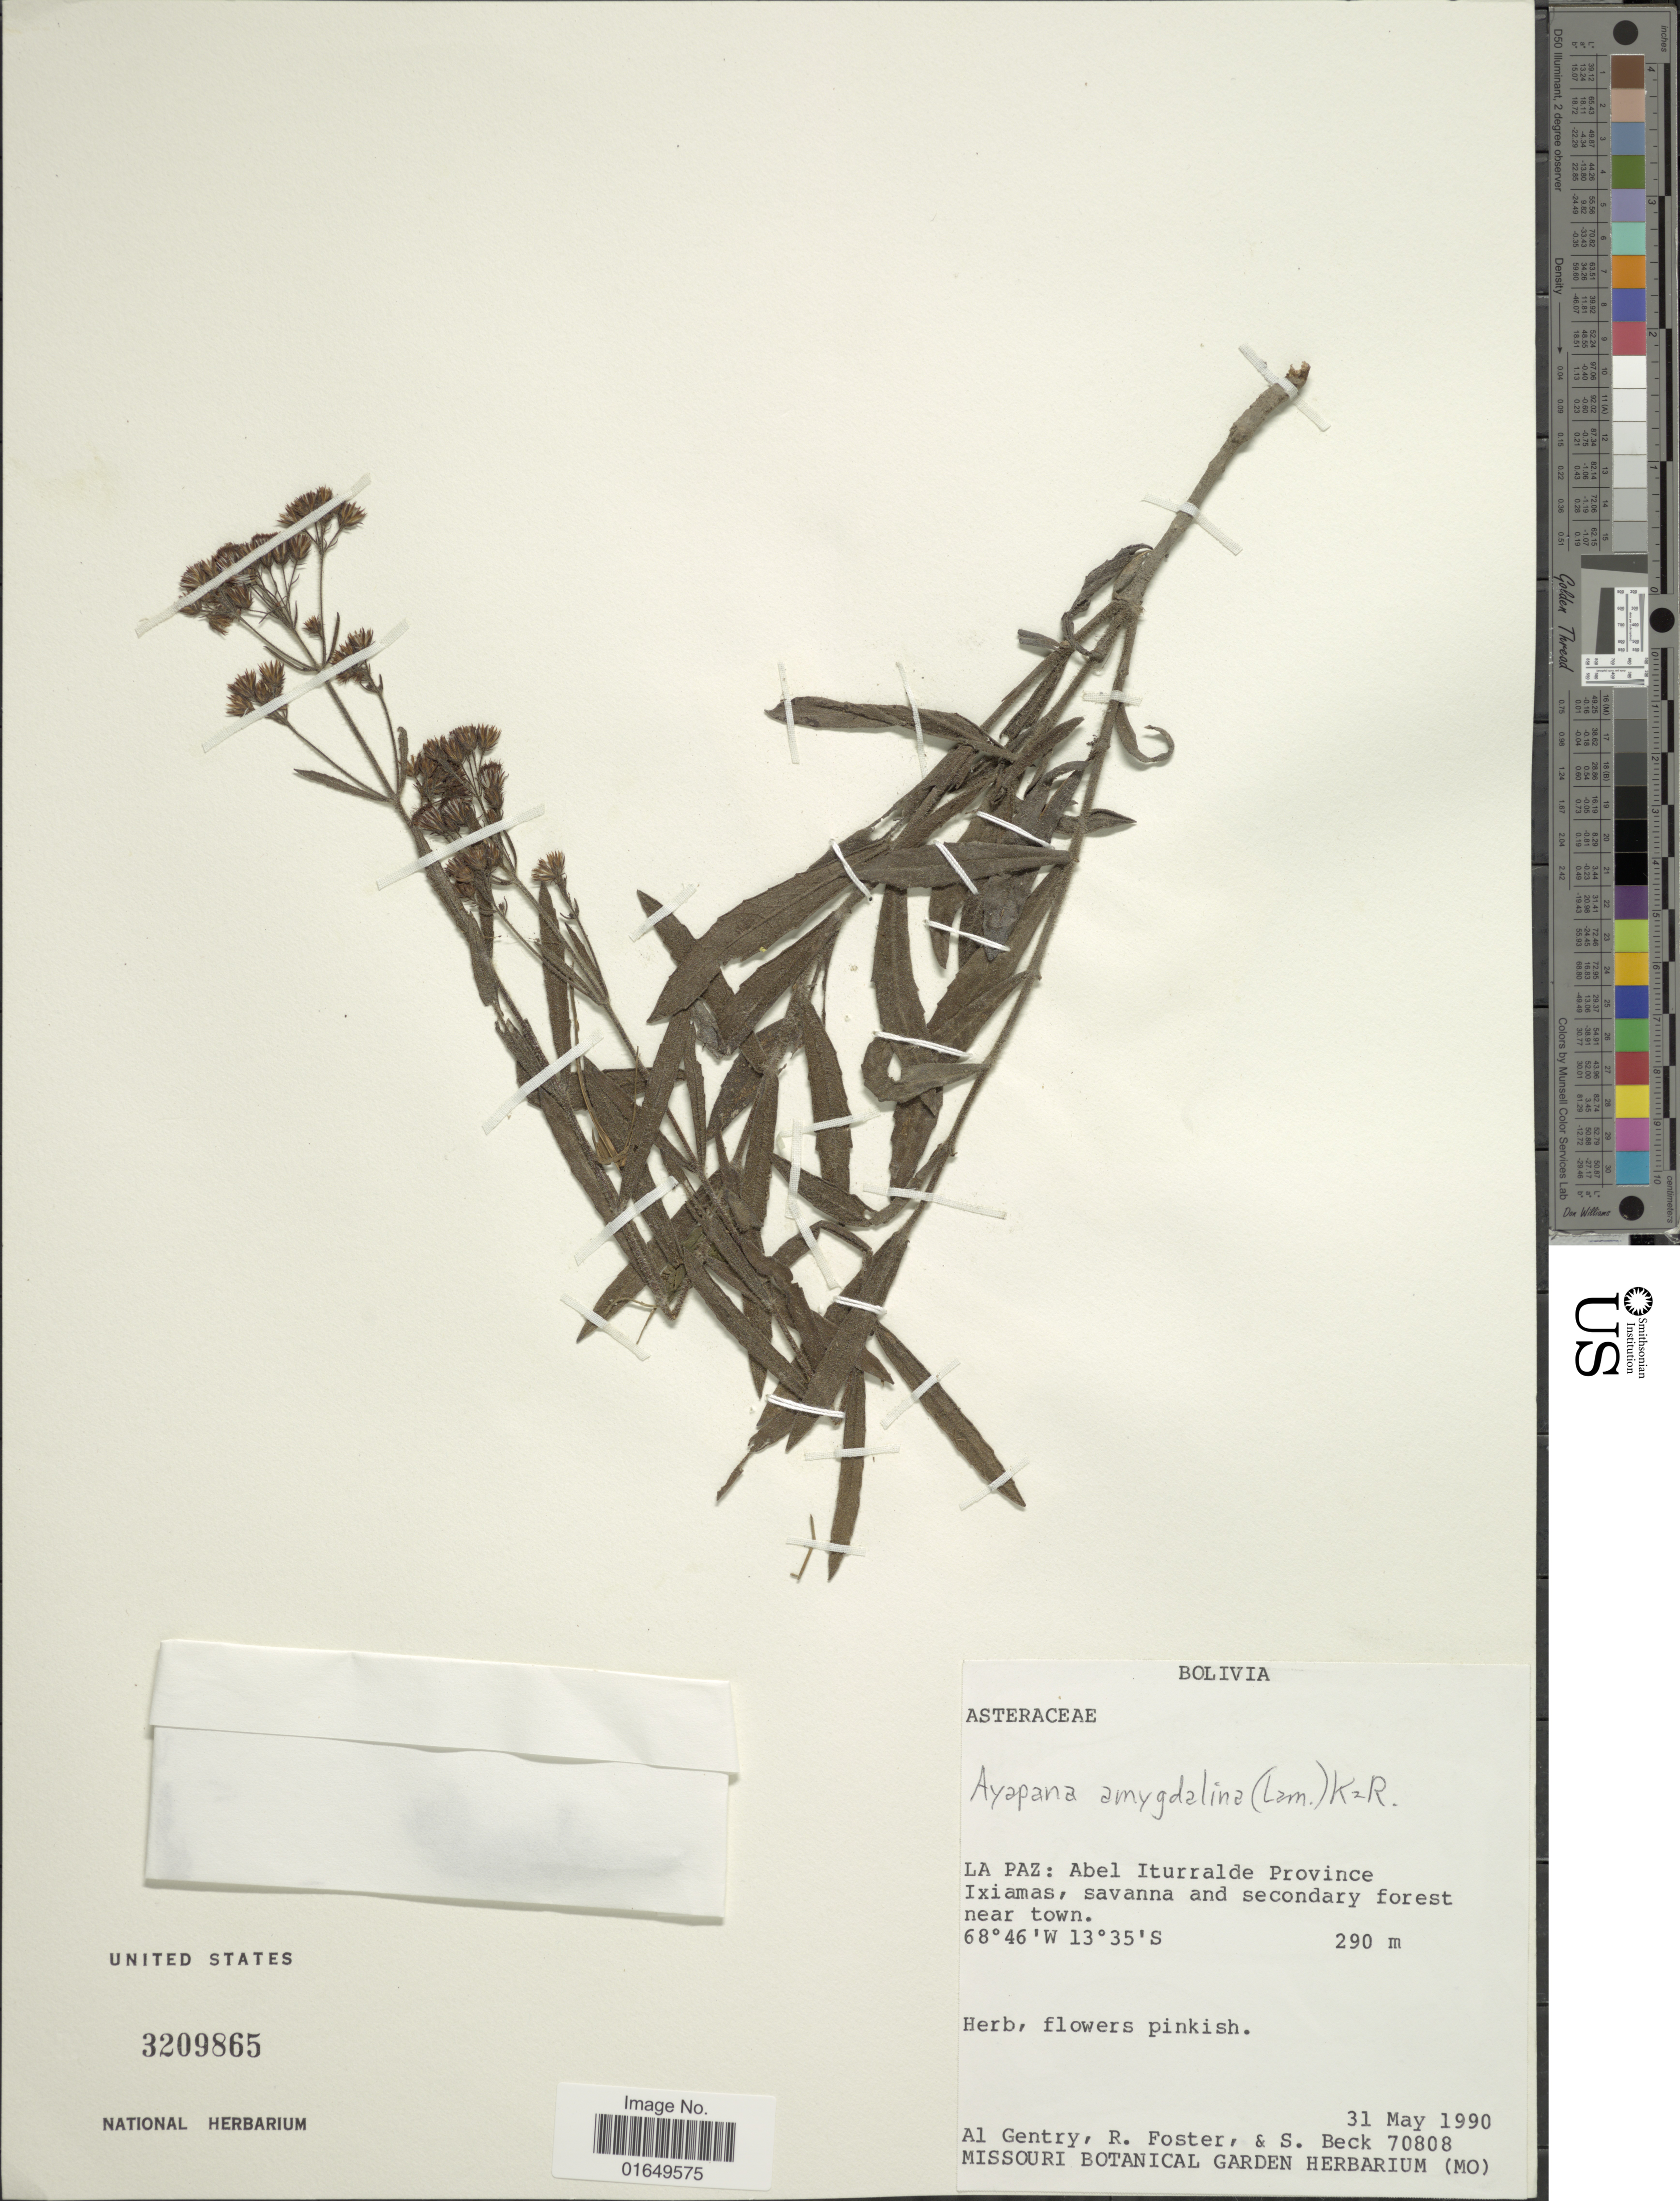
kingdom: Plantae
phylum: Tracheophyta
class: Magnoliopsida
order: Asterales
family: Asteraceae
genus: Ayapana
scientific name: Ayapana pyramidalis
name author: (Klatt) R.M. King & H. Rob.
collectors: A. H. Gentry, R. Foster & S. G. Beck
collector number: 70808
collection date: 1990-05-31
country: Bolivia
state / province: La Paz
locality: Abel Iturralde Province Ixiamas, savanna and secondary forest near town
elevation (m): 290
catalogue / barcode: US 3209865